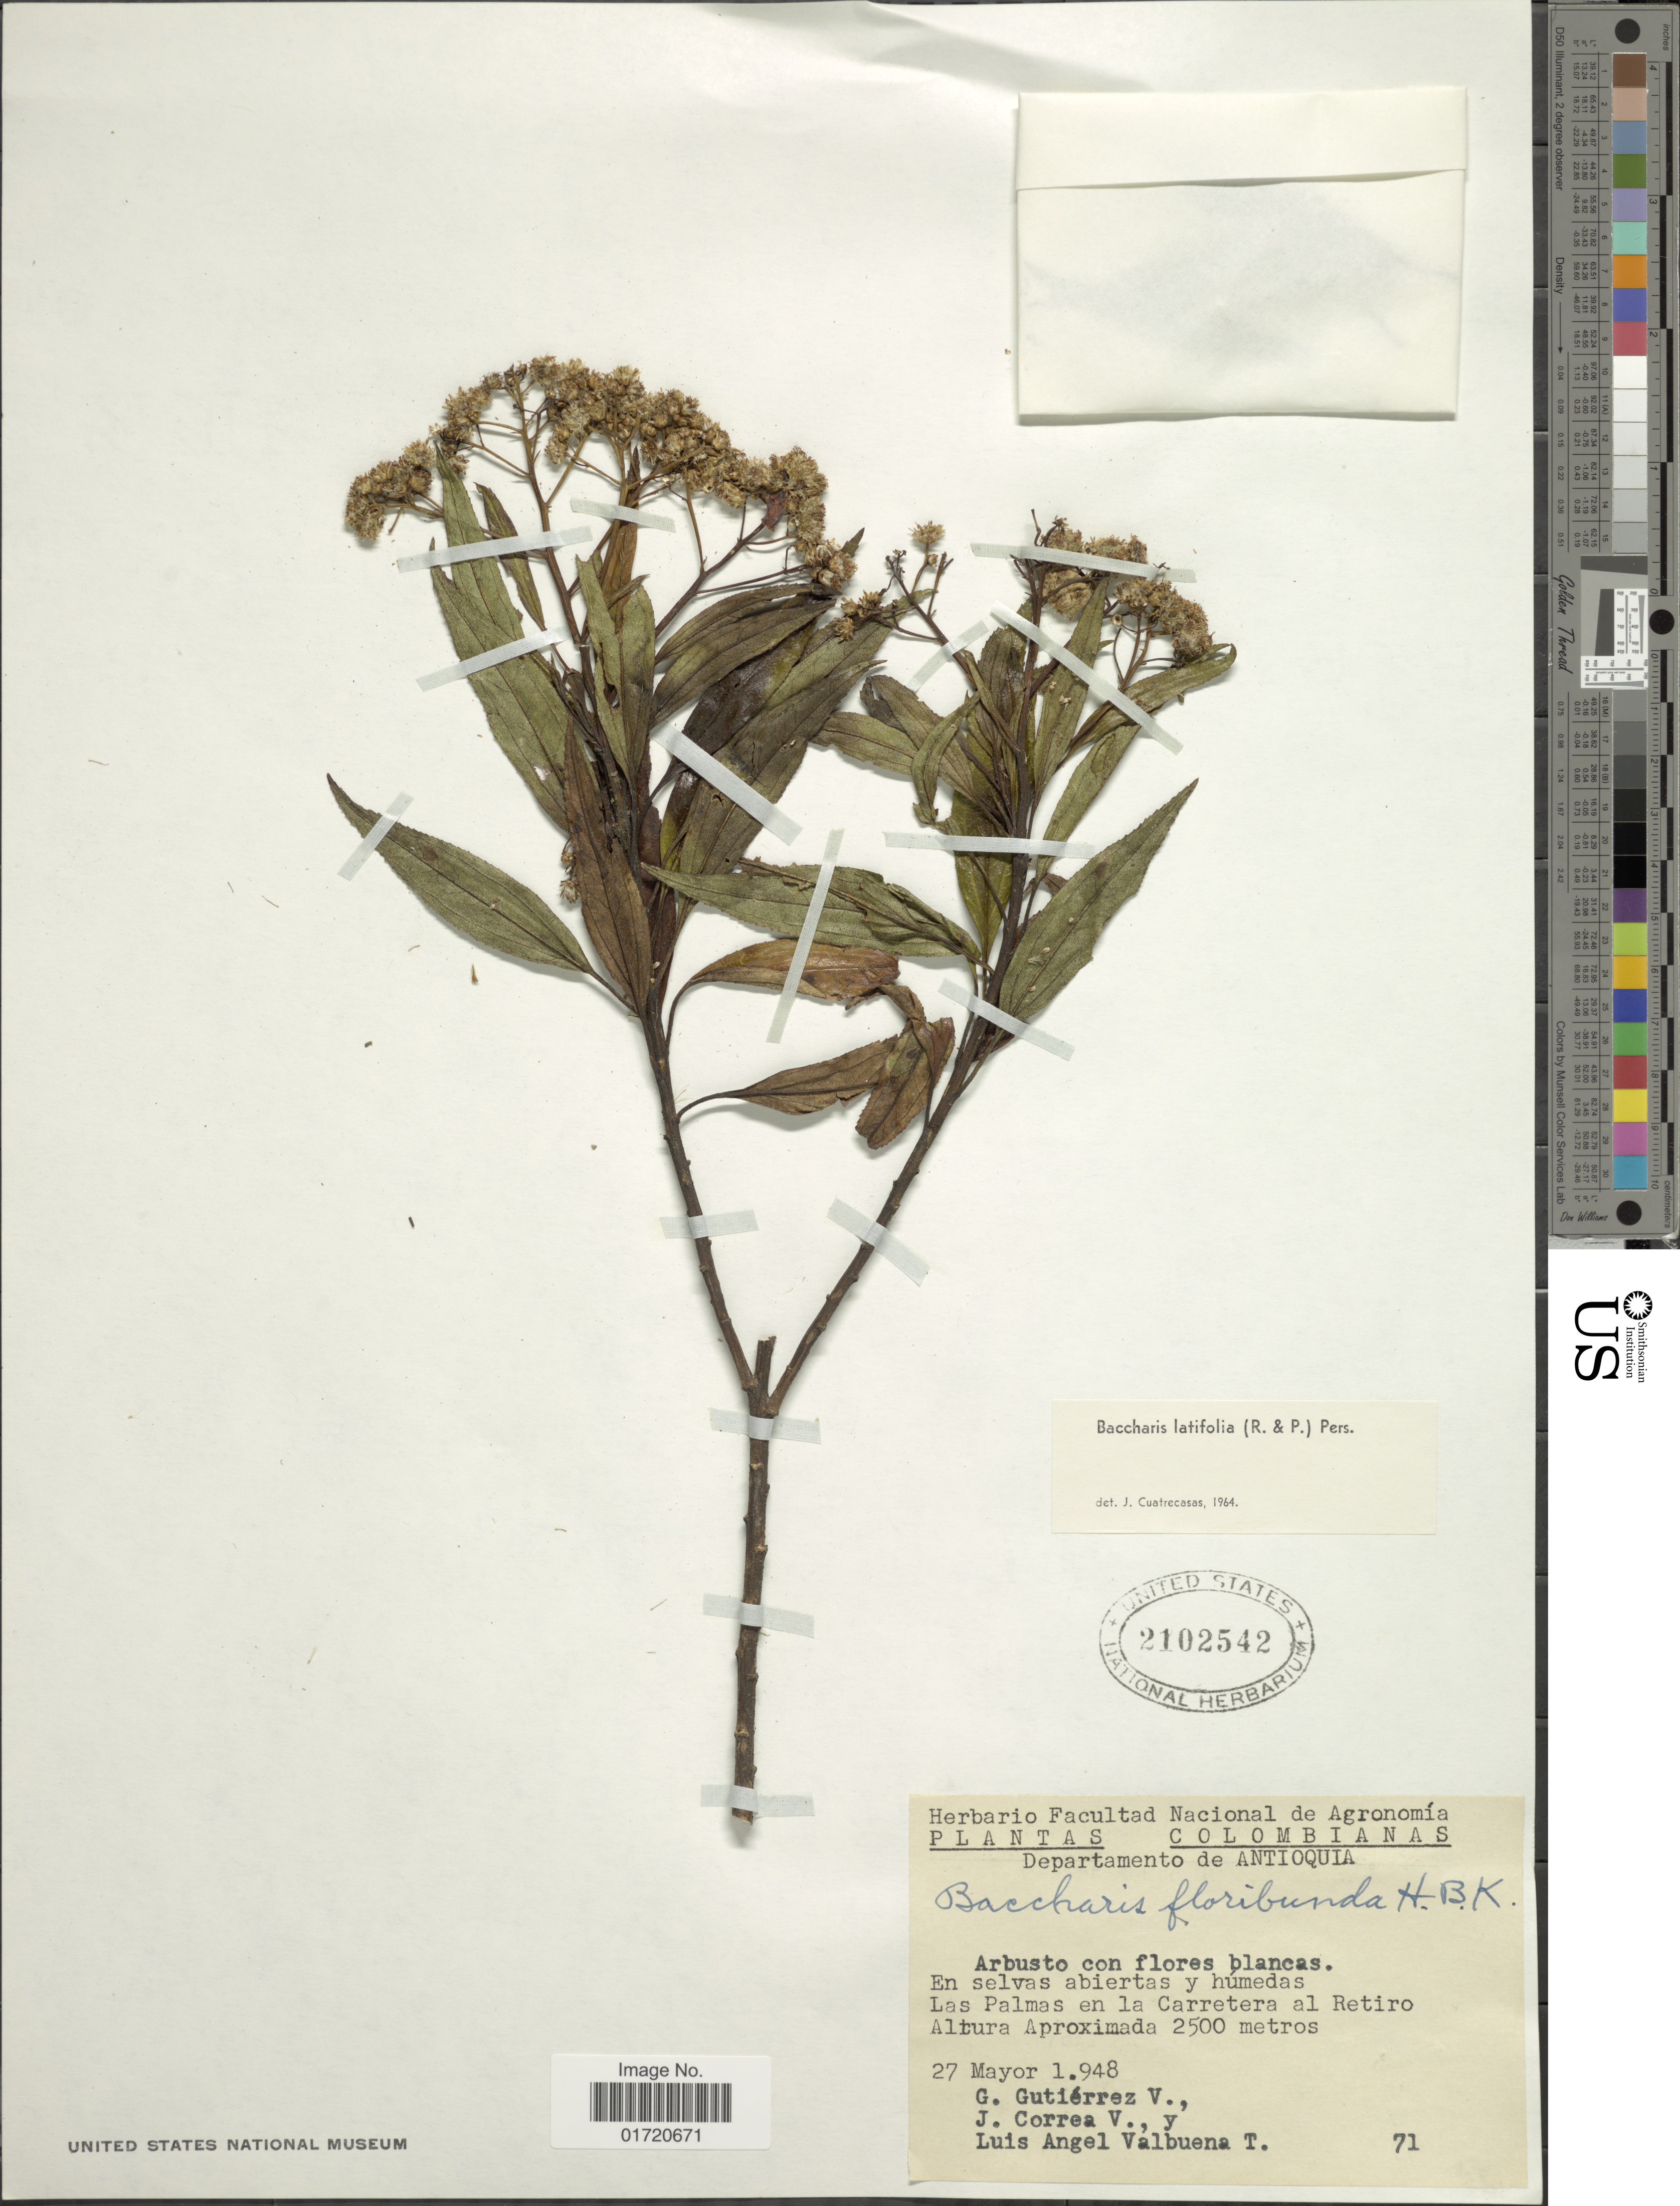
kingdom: Plantae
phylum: Tracheophyta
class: Magnoliopsida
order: Asterales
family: Asteraceae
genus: Baccharis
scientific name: Baccharis latifolia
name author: (Ruiz & Pav.) Pers.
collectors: G. Gutiérrez V., J. Correa V. & L. Valbuena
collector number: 71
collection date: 1948-05-27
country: Colombia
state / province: Antioquia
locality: Las Palmas en la Carretera al Retiro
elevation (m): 2500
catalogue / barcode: US 2102542